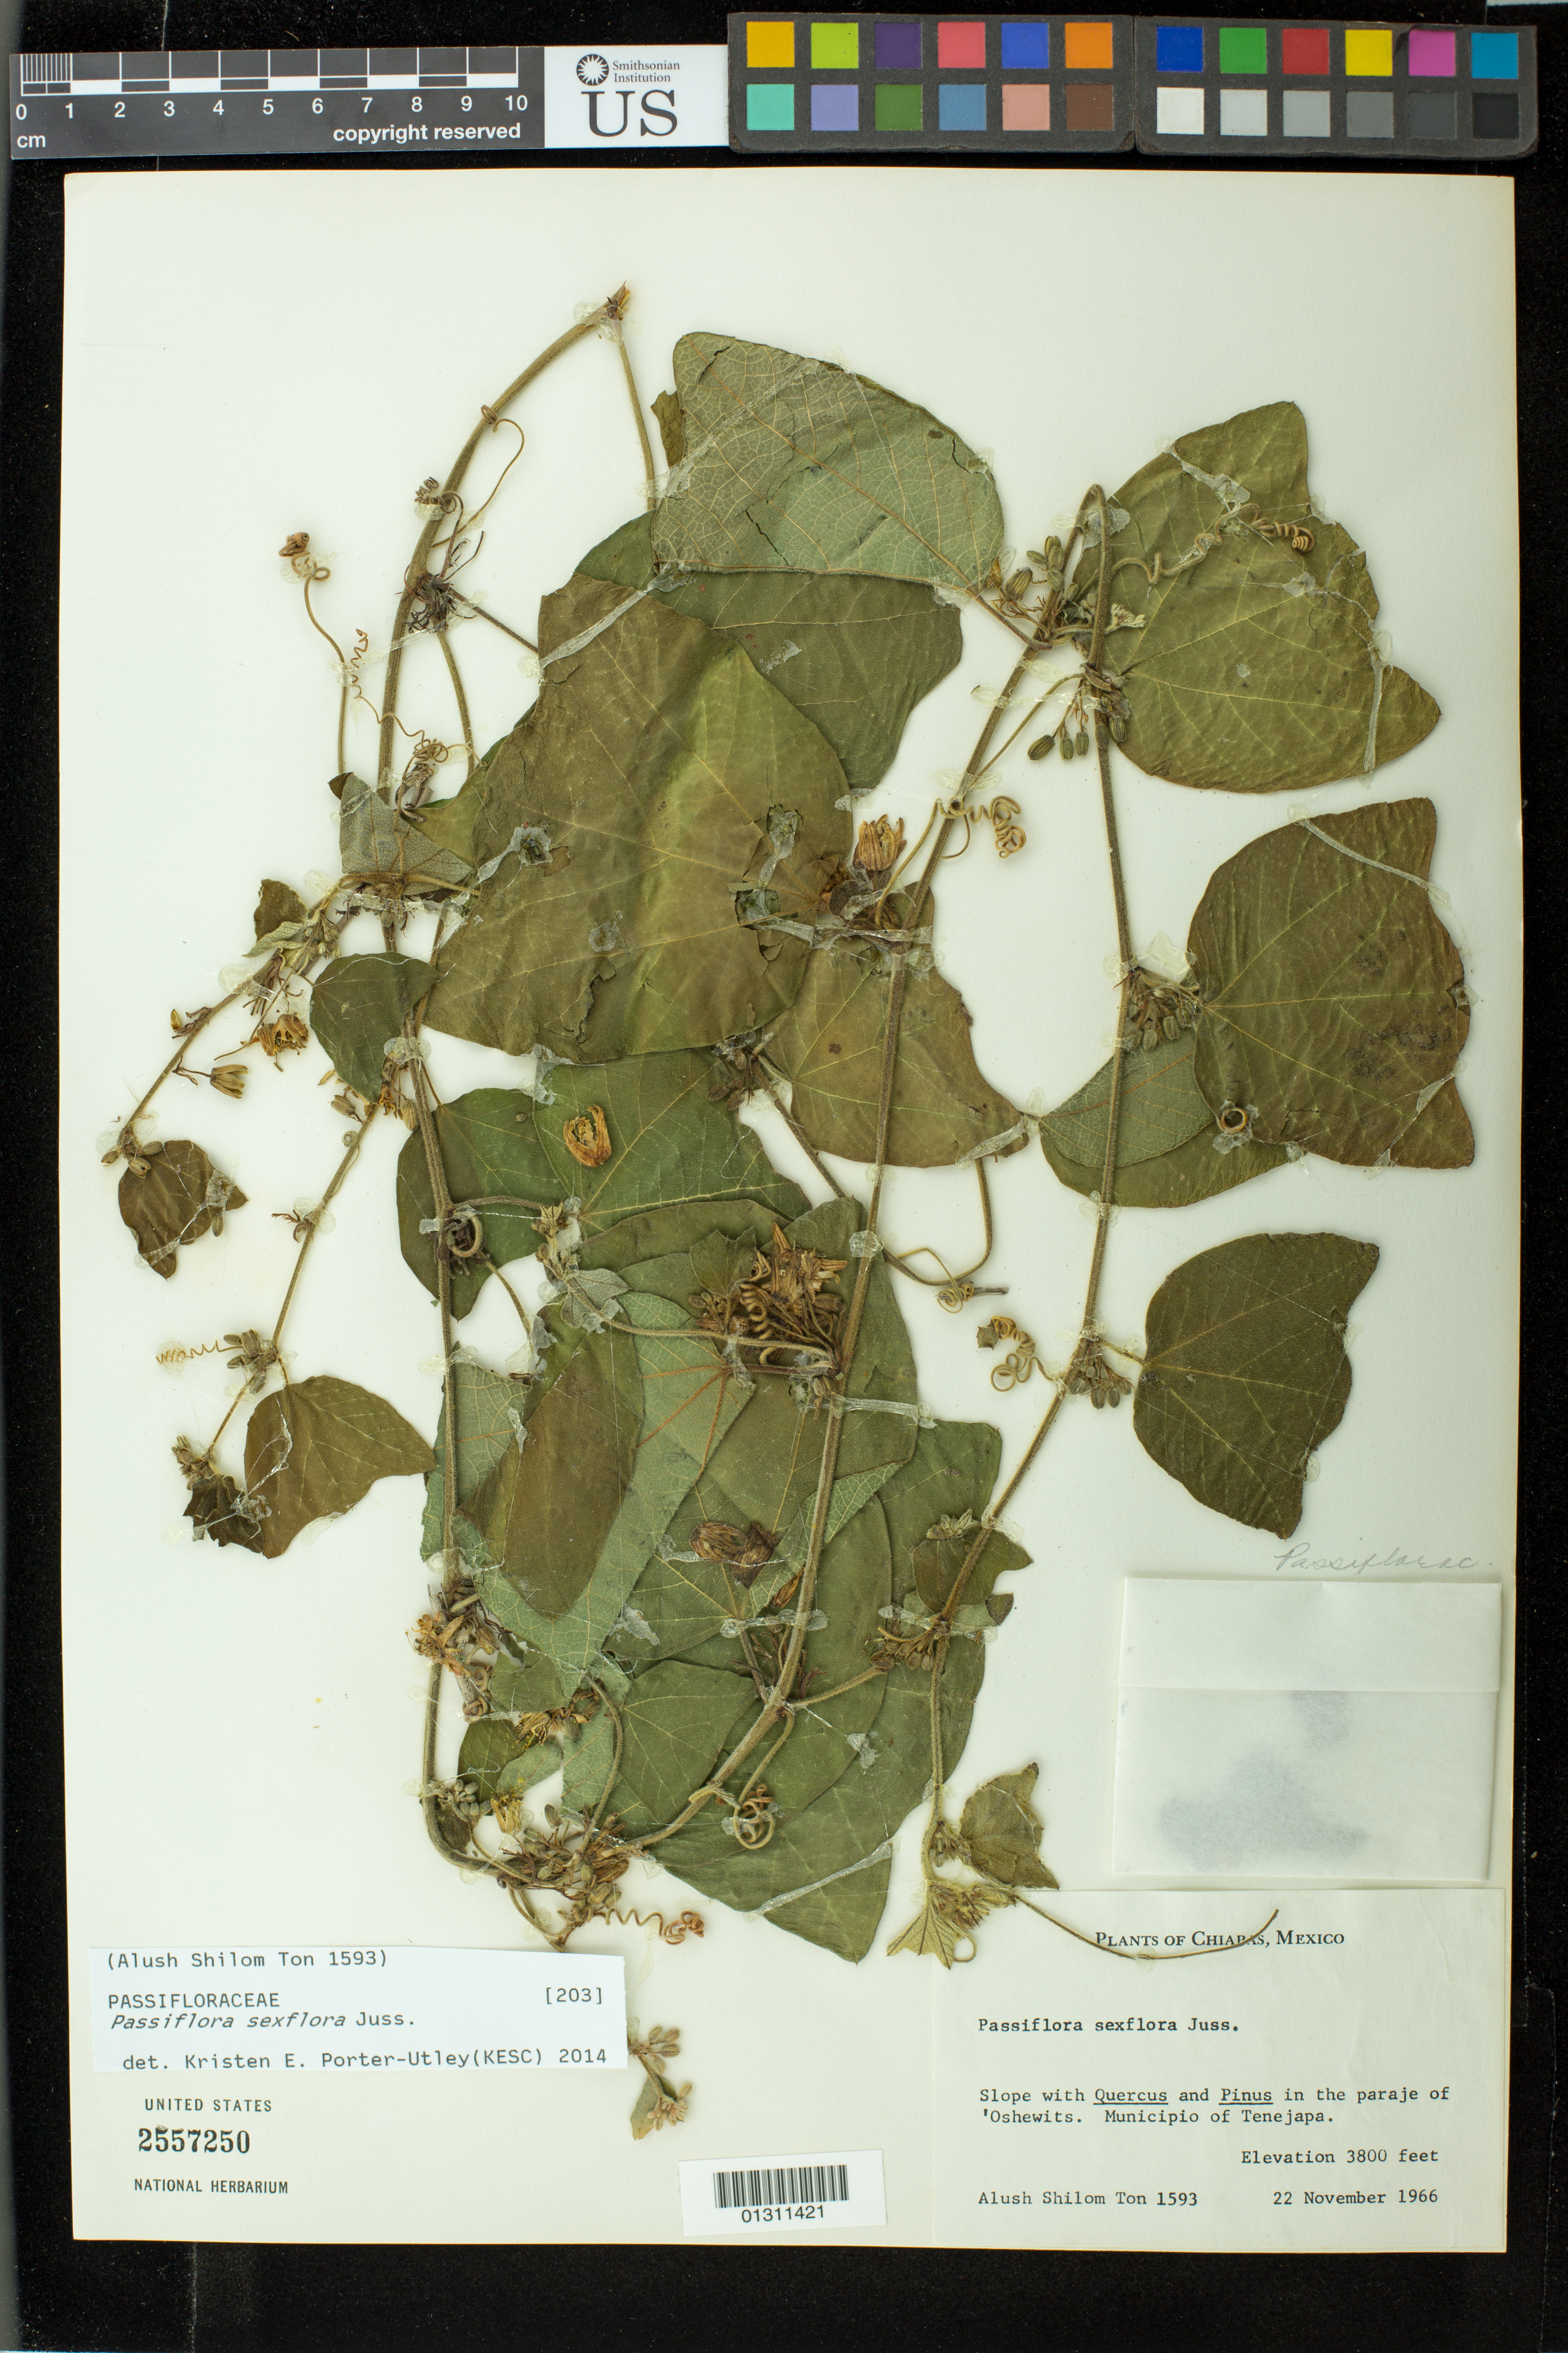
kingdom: Plantae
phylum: Tracheophyta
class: Magnoliopsida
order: Malpighiales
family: Passifloraceae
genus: Passiflora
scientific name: Passiflora sexflora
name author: Juss.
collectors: A. S. Ton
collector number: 1593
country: Mexico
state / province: Chiapas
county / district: Tenejapa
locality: In the paraje of 'Oshewits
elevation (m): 1158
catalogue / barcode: US 2557250